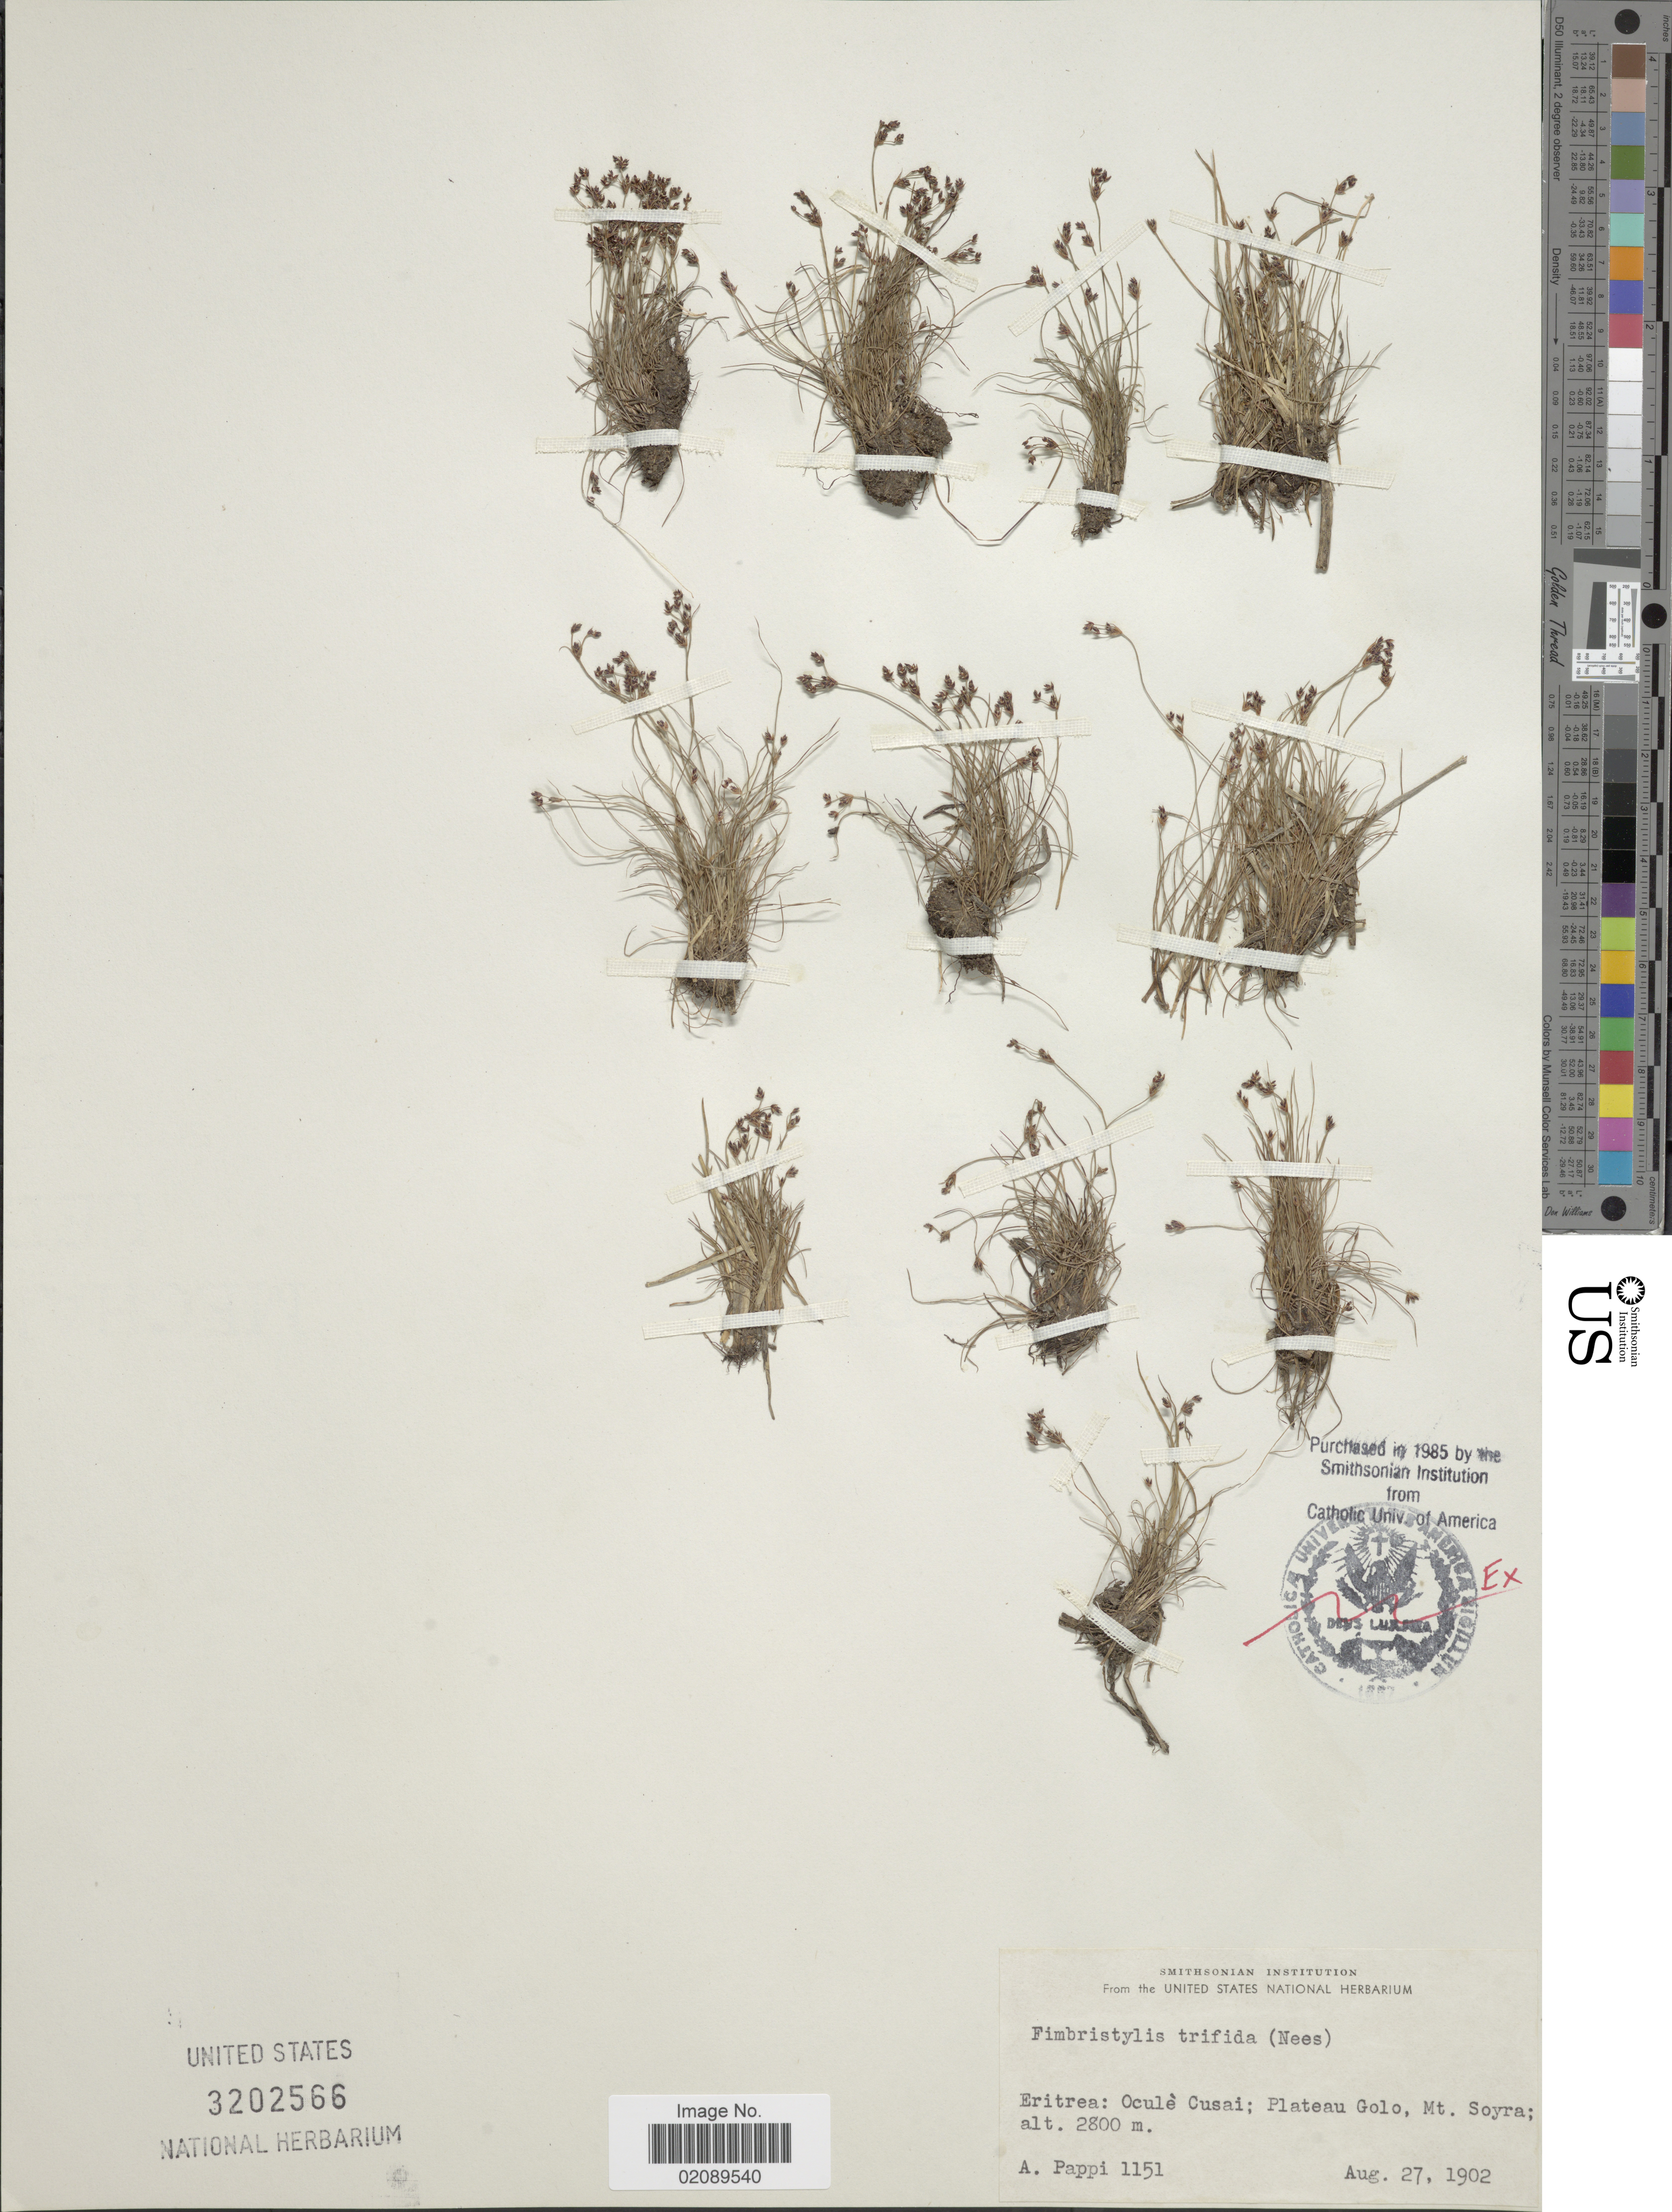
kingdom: Plantae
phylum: Tracheophyta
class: Liliopsida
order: Poales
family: Cyperaceae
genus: Bulbostylis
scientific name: Bulbostylis densa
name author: (Wall.) Hand.-Mazz.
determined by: Raynal, J.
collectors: A. Pappi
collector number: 1151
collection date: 1902-08-27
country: Eritrea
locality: Ocule Cusai: PlateauGolo, Mt. Soyra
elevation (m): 2800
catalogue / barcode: US 3202566